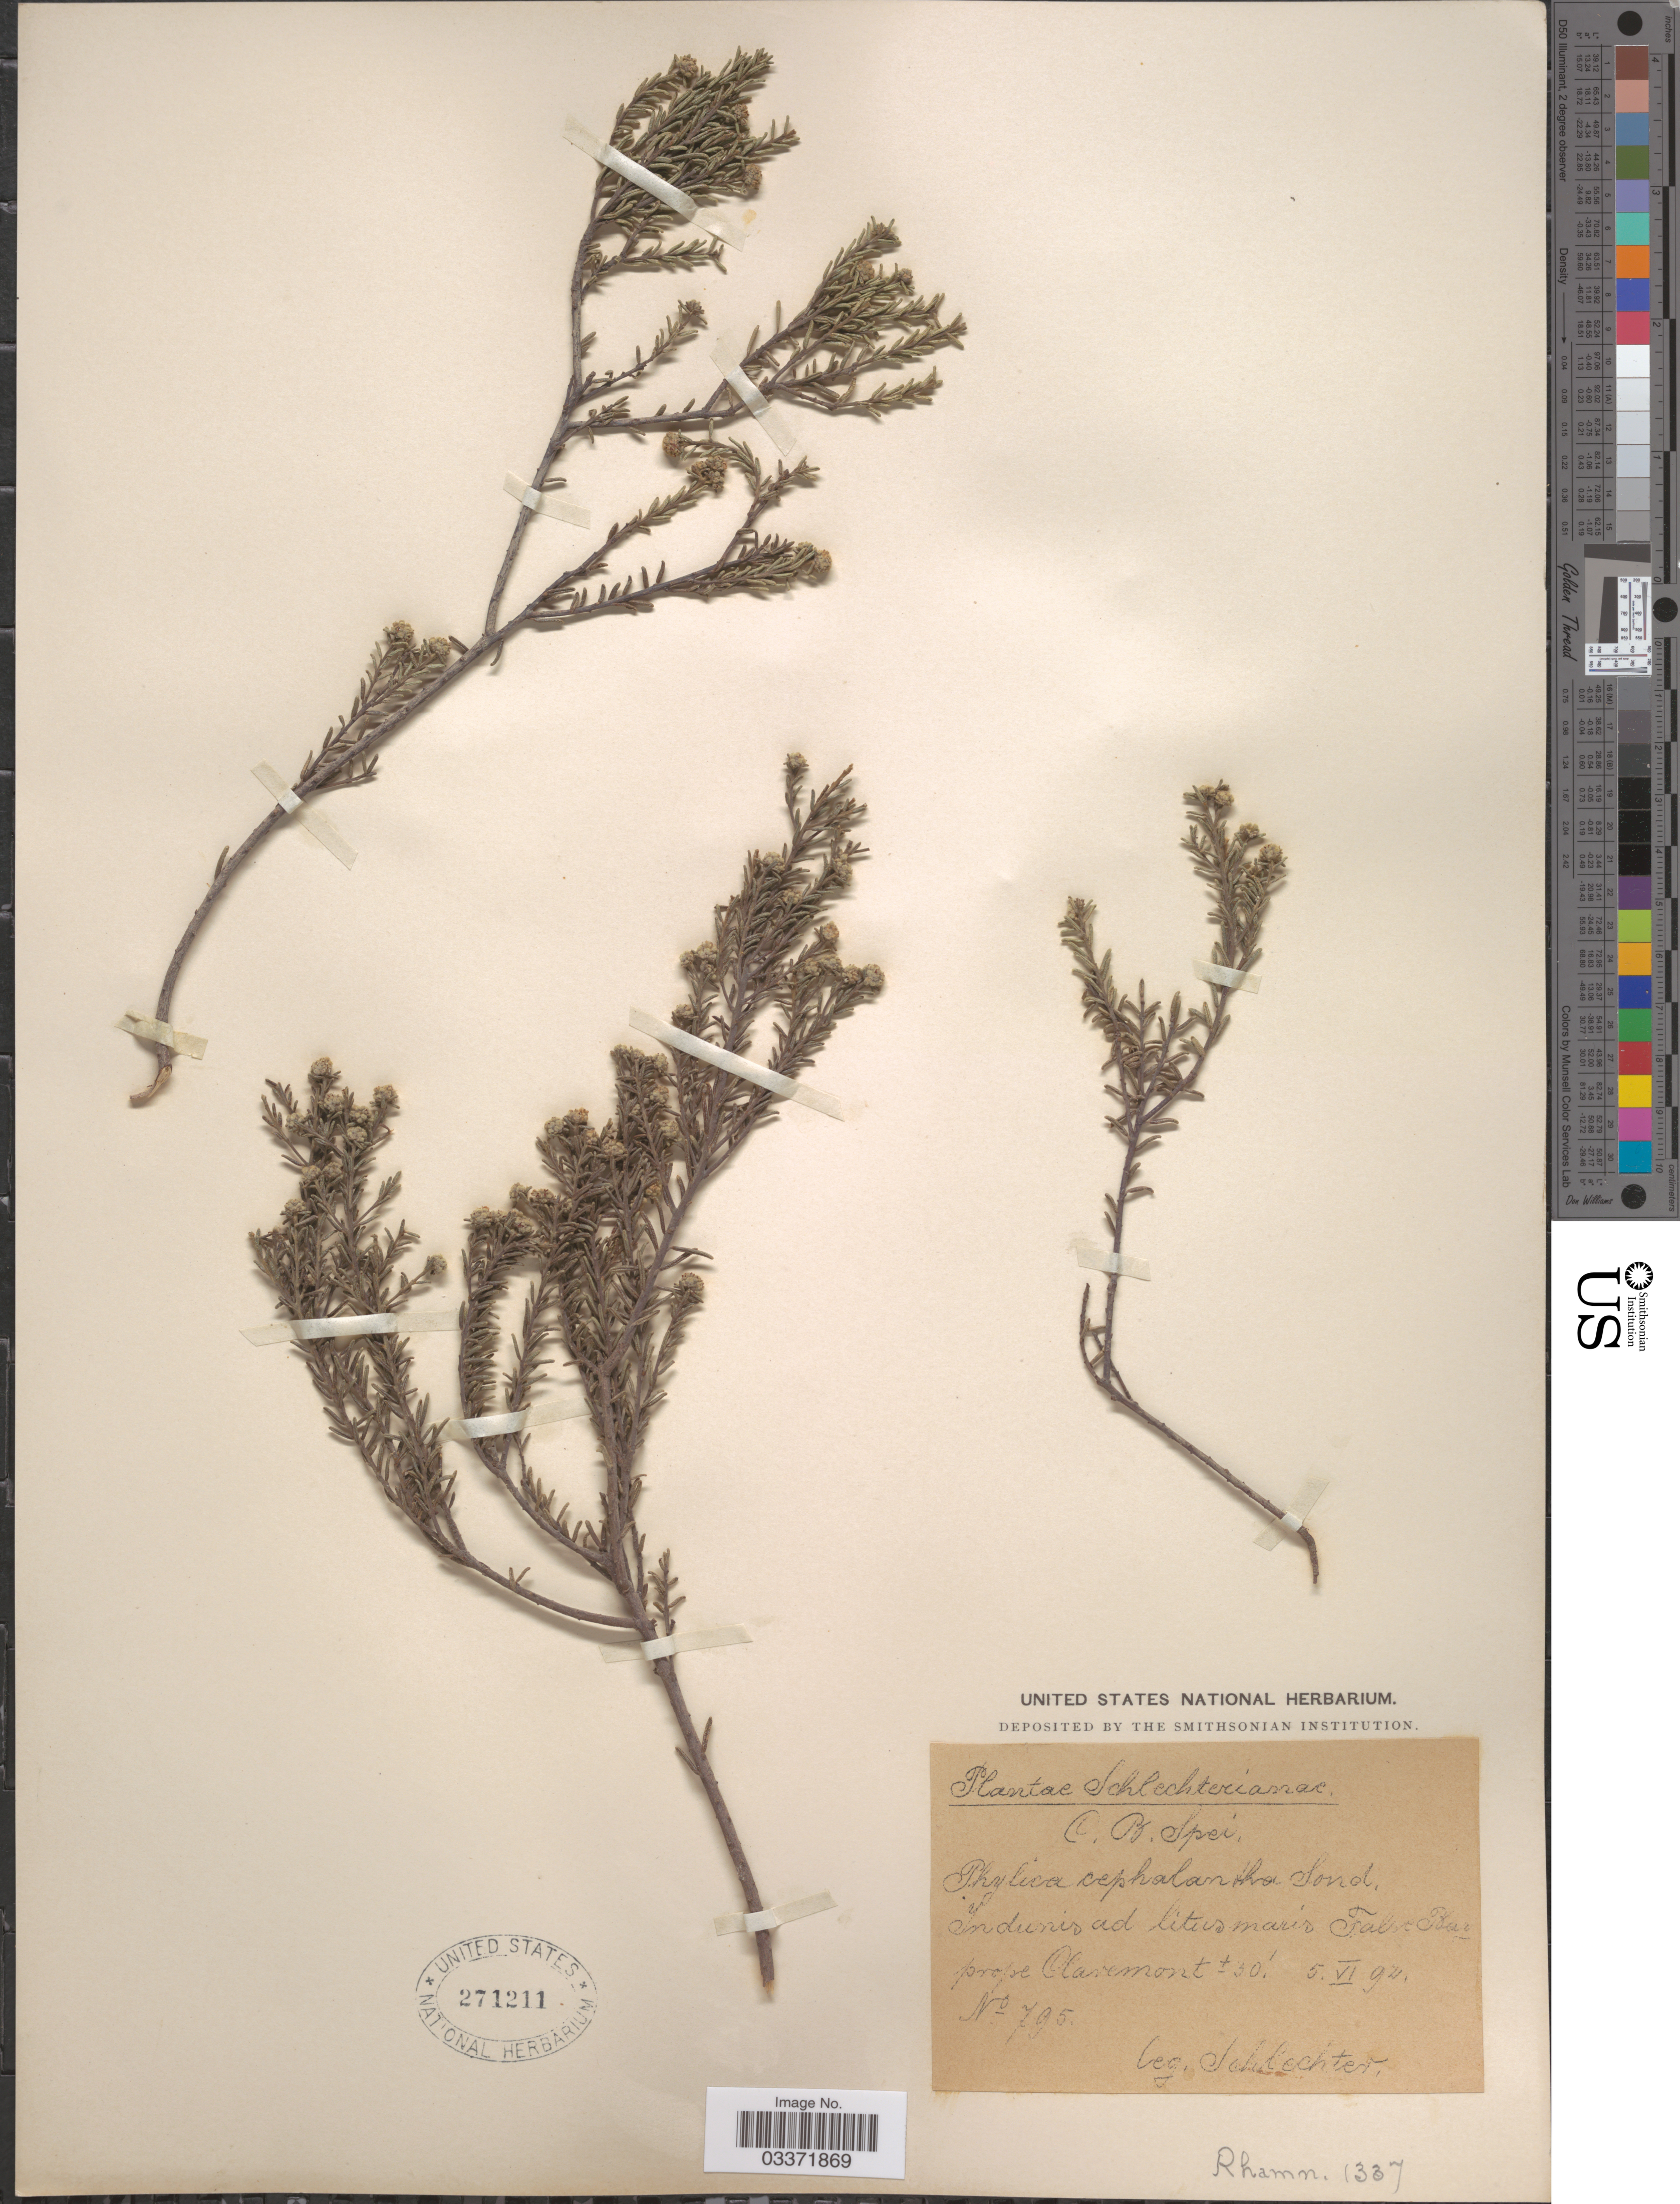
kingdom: Plantae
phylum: Tracheophyta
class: Magnoliopsida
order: Rosales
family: Rhamnaceae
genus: Phylica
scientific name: Phylica cephalantha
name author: Sond.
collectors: Schlechter, --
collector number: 795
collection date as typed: Transcribed d/m/y: 5/6/92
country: South Africa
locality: In dunis ad litus maris False Bay prope Claremont.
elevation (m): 9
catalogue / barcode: US 271211